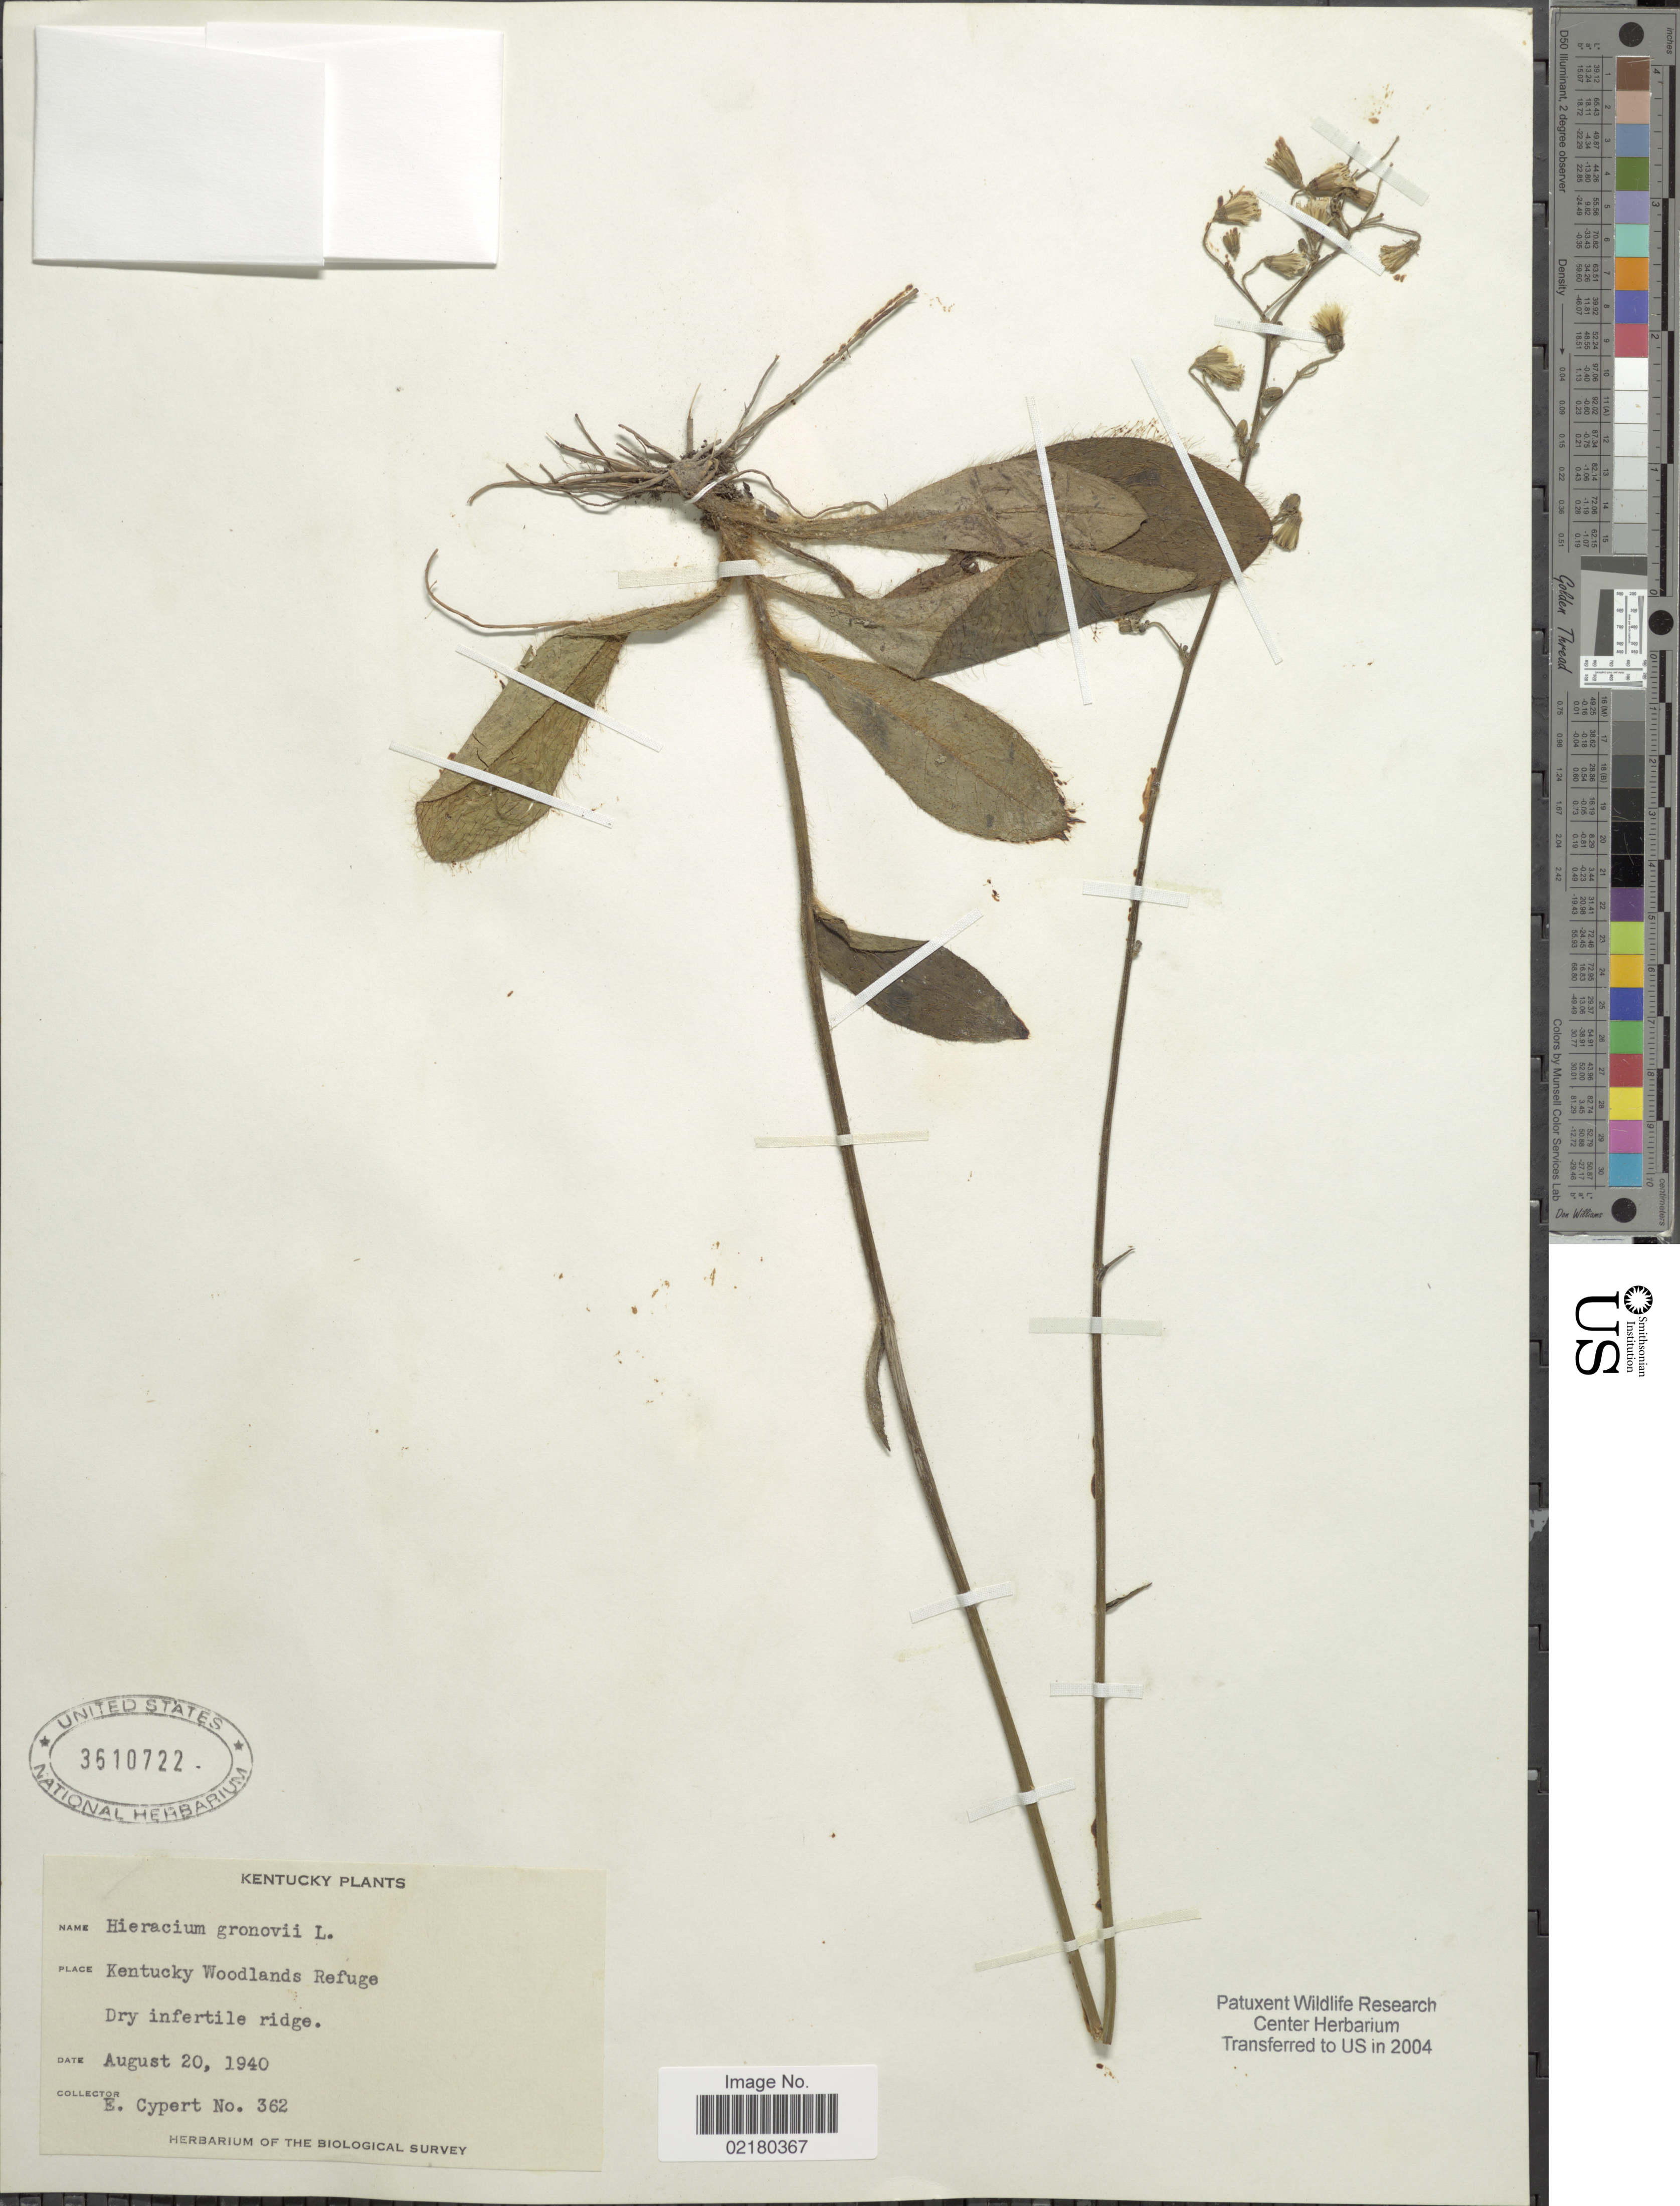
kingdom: Plantae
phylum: Tracheophyta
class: Magnoliopsida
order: Asterales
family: Asteraceae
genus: Hieracium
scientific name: Hieracium gronovii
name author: L.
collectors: E. Cypert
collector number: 362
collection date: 1940-08-20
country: United States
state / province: Kentucky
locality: Kentucky Woodlands Refuge, dry infertile ridge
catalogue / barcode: US 3610722